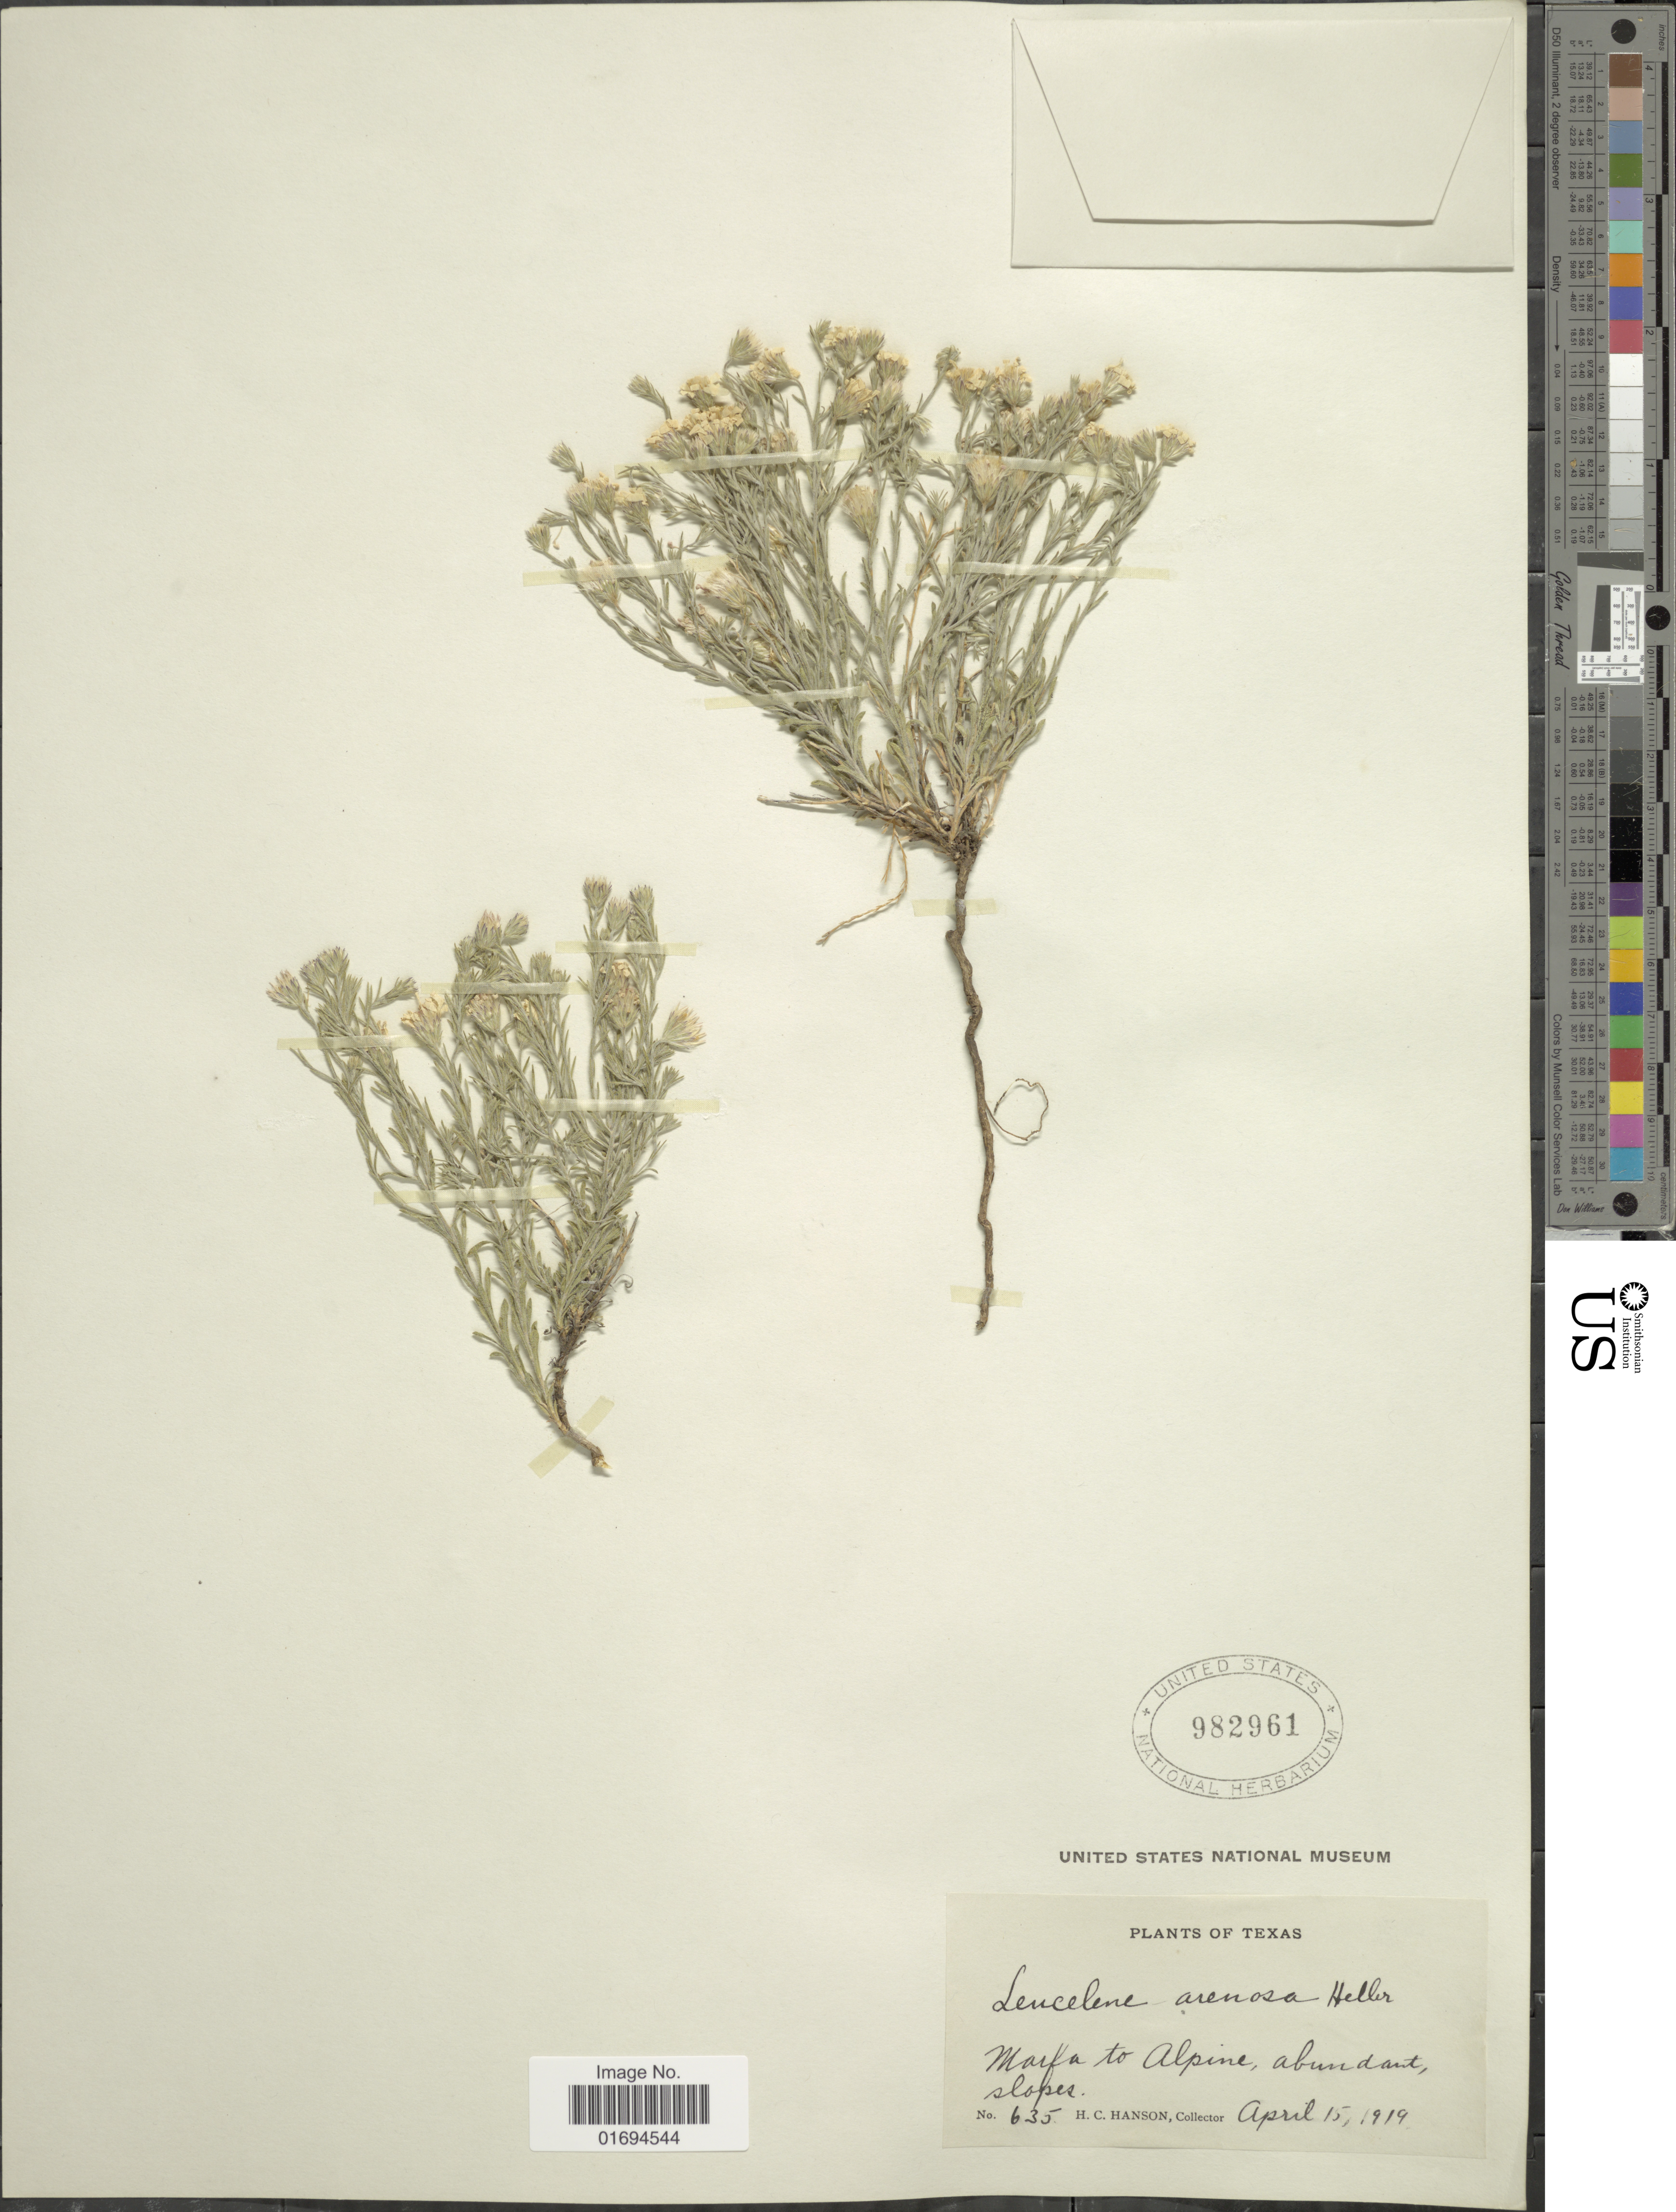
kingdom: Plantae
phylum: Tracheophyta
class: Magnoliopsida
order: Asterales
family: Asteraceae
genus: Chaetopappa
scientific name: Chaetopappa ericoides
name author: (Torr.) G.L. Nesom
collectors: H. Hanson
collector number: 635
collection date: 1919-04-15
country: United States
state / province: Texas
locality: Marfa to Alpine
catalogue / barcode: US 982961